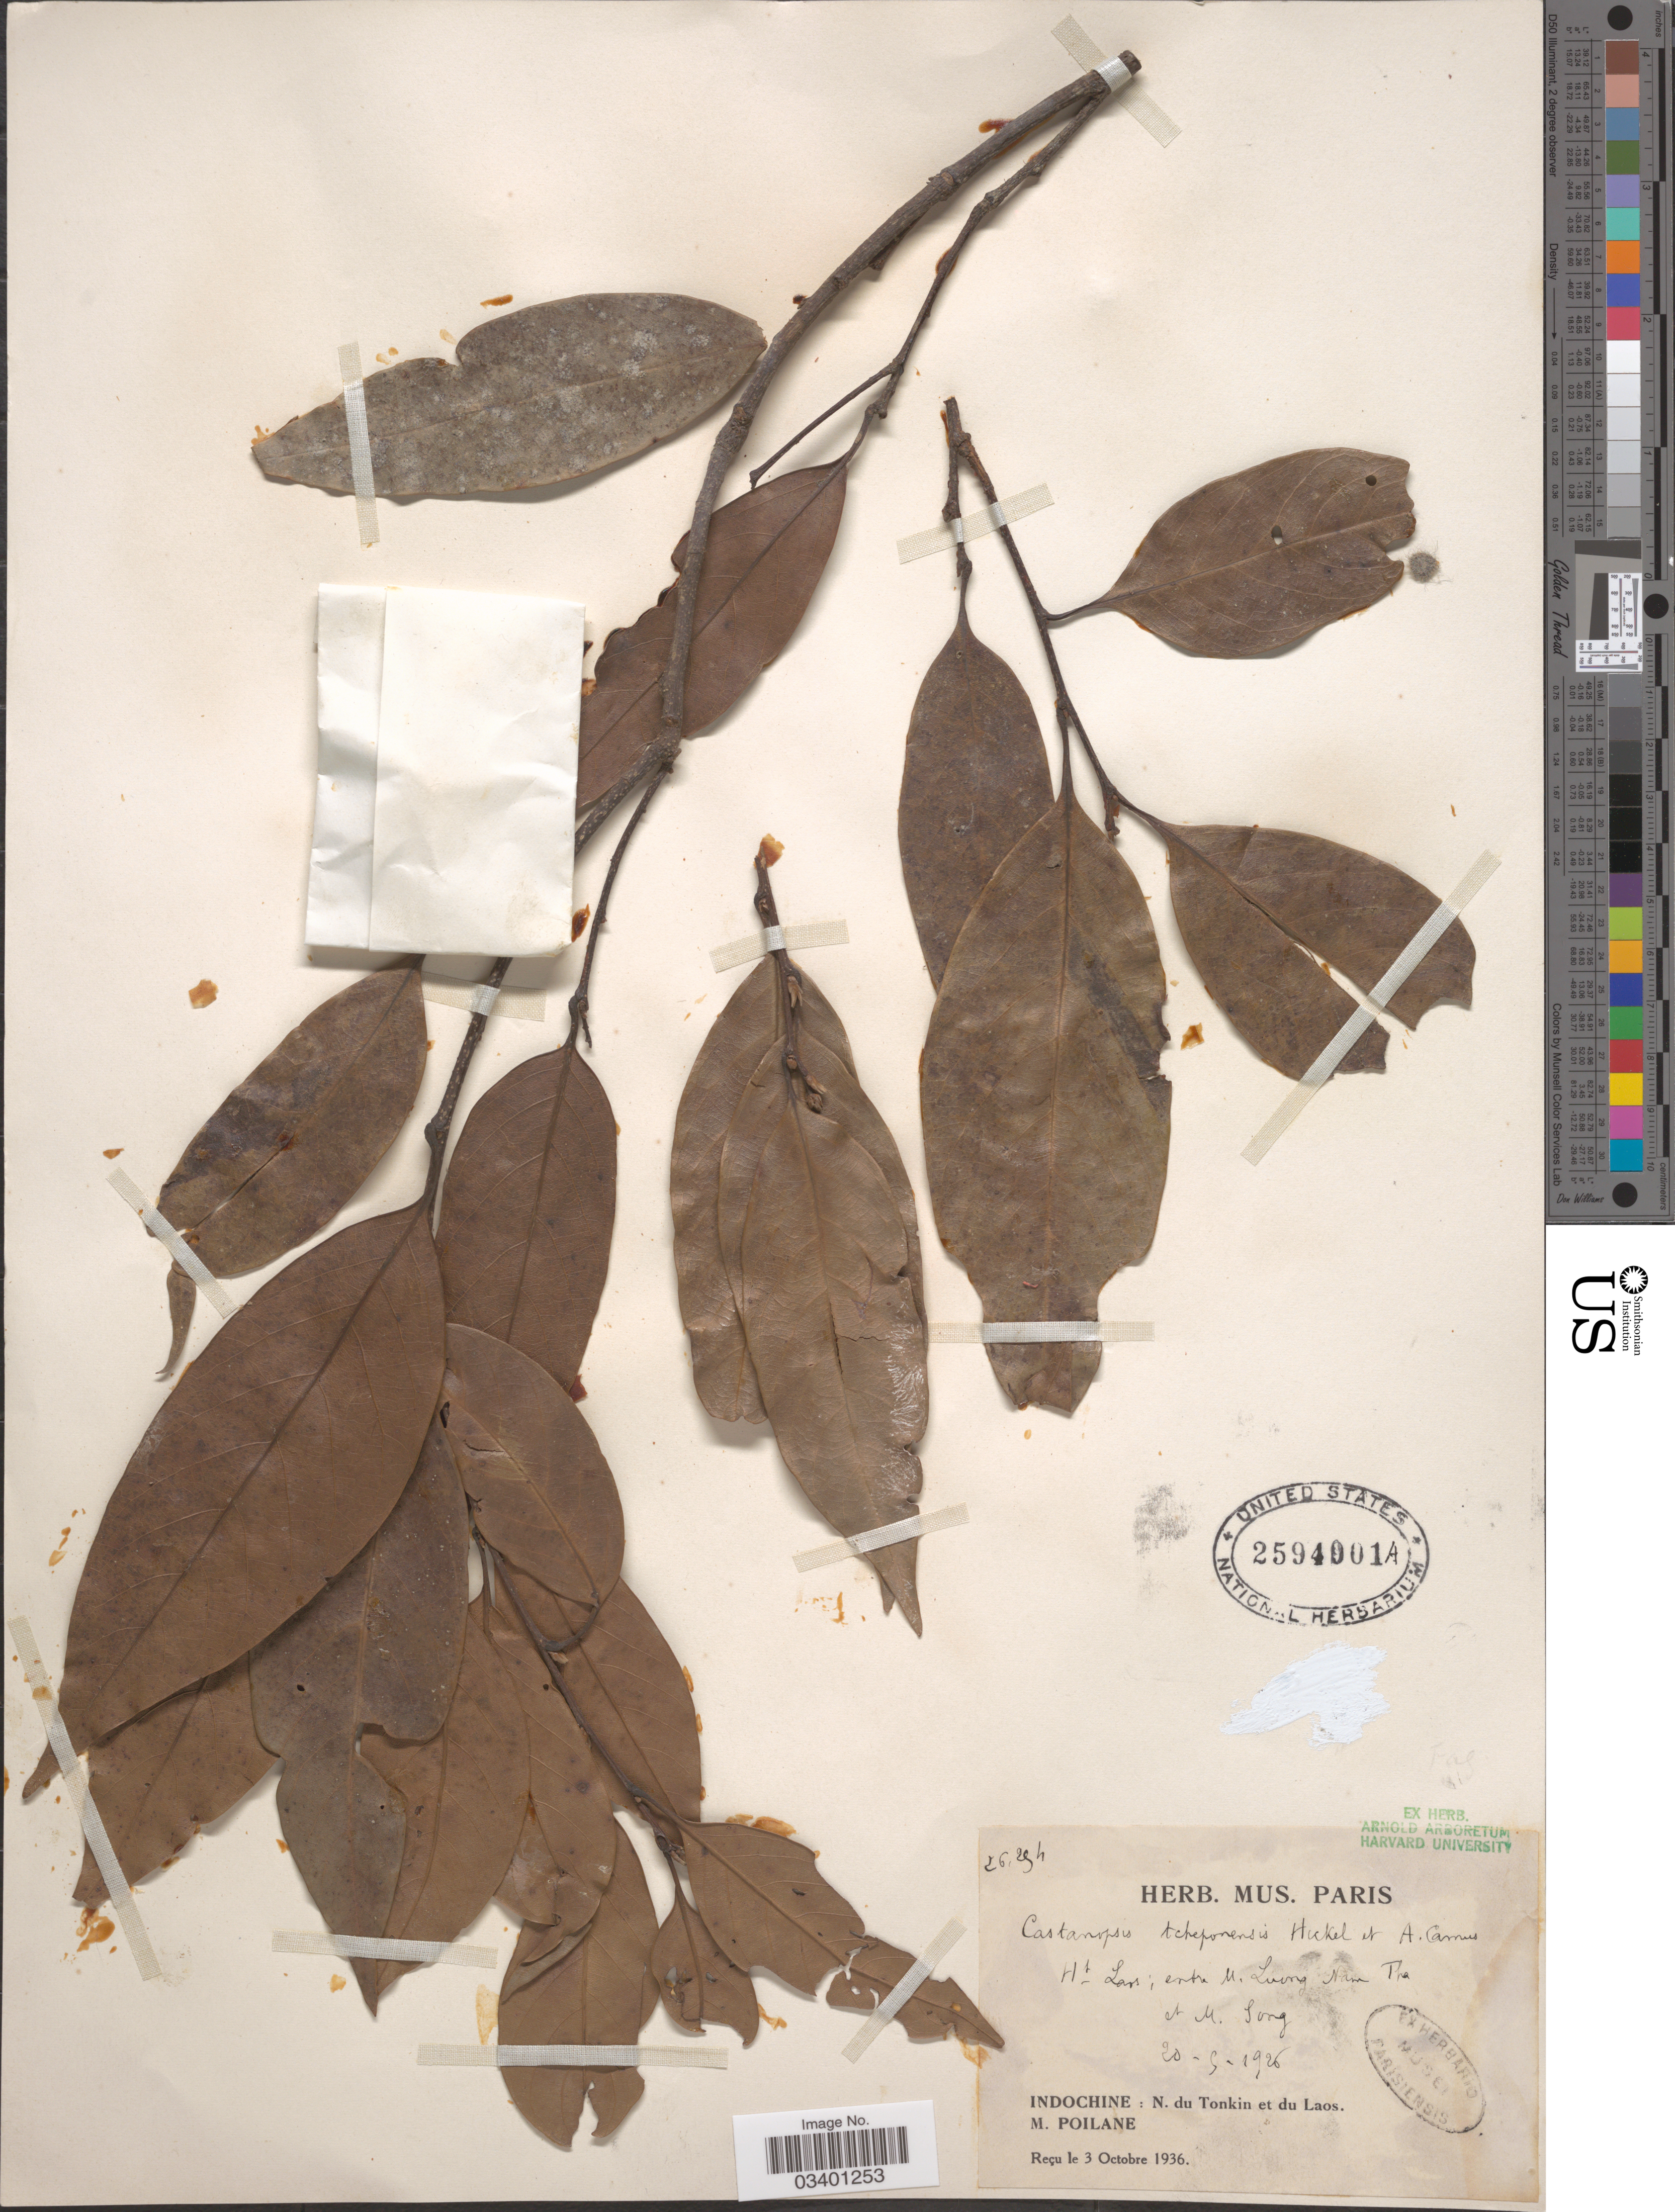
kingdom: Plantae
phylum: Tracheophyta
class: Magnoliopsida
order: Fagales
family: Fagaceae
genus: Castanopsis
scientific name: Castanopsis tcheponensis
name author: Hickel & A. Camus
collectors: M. Poilane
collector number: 26294*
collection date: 1926-05-20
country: Laos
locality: Ht Laos: entre M. Luong Nam Tha et M. Song. Indochine: N. du Tonkin et du Laos.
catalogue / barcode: US 2594001A